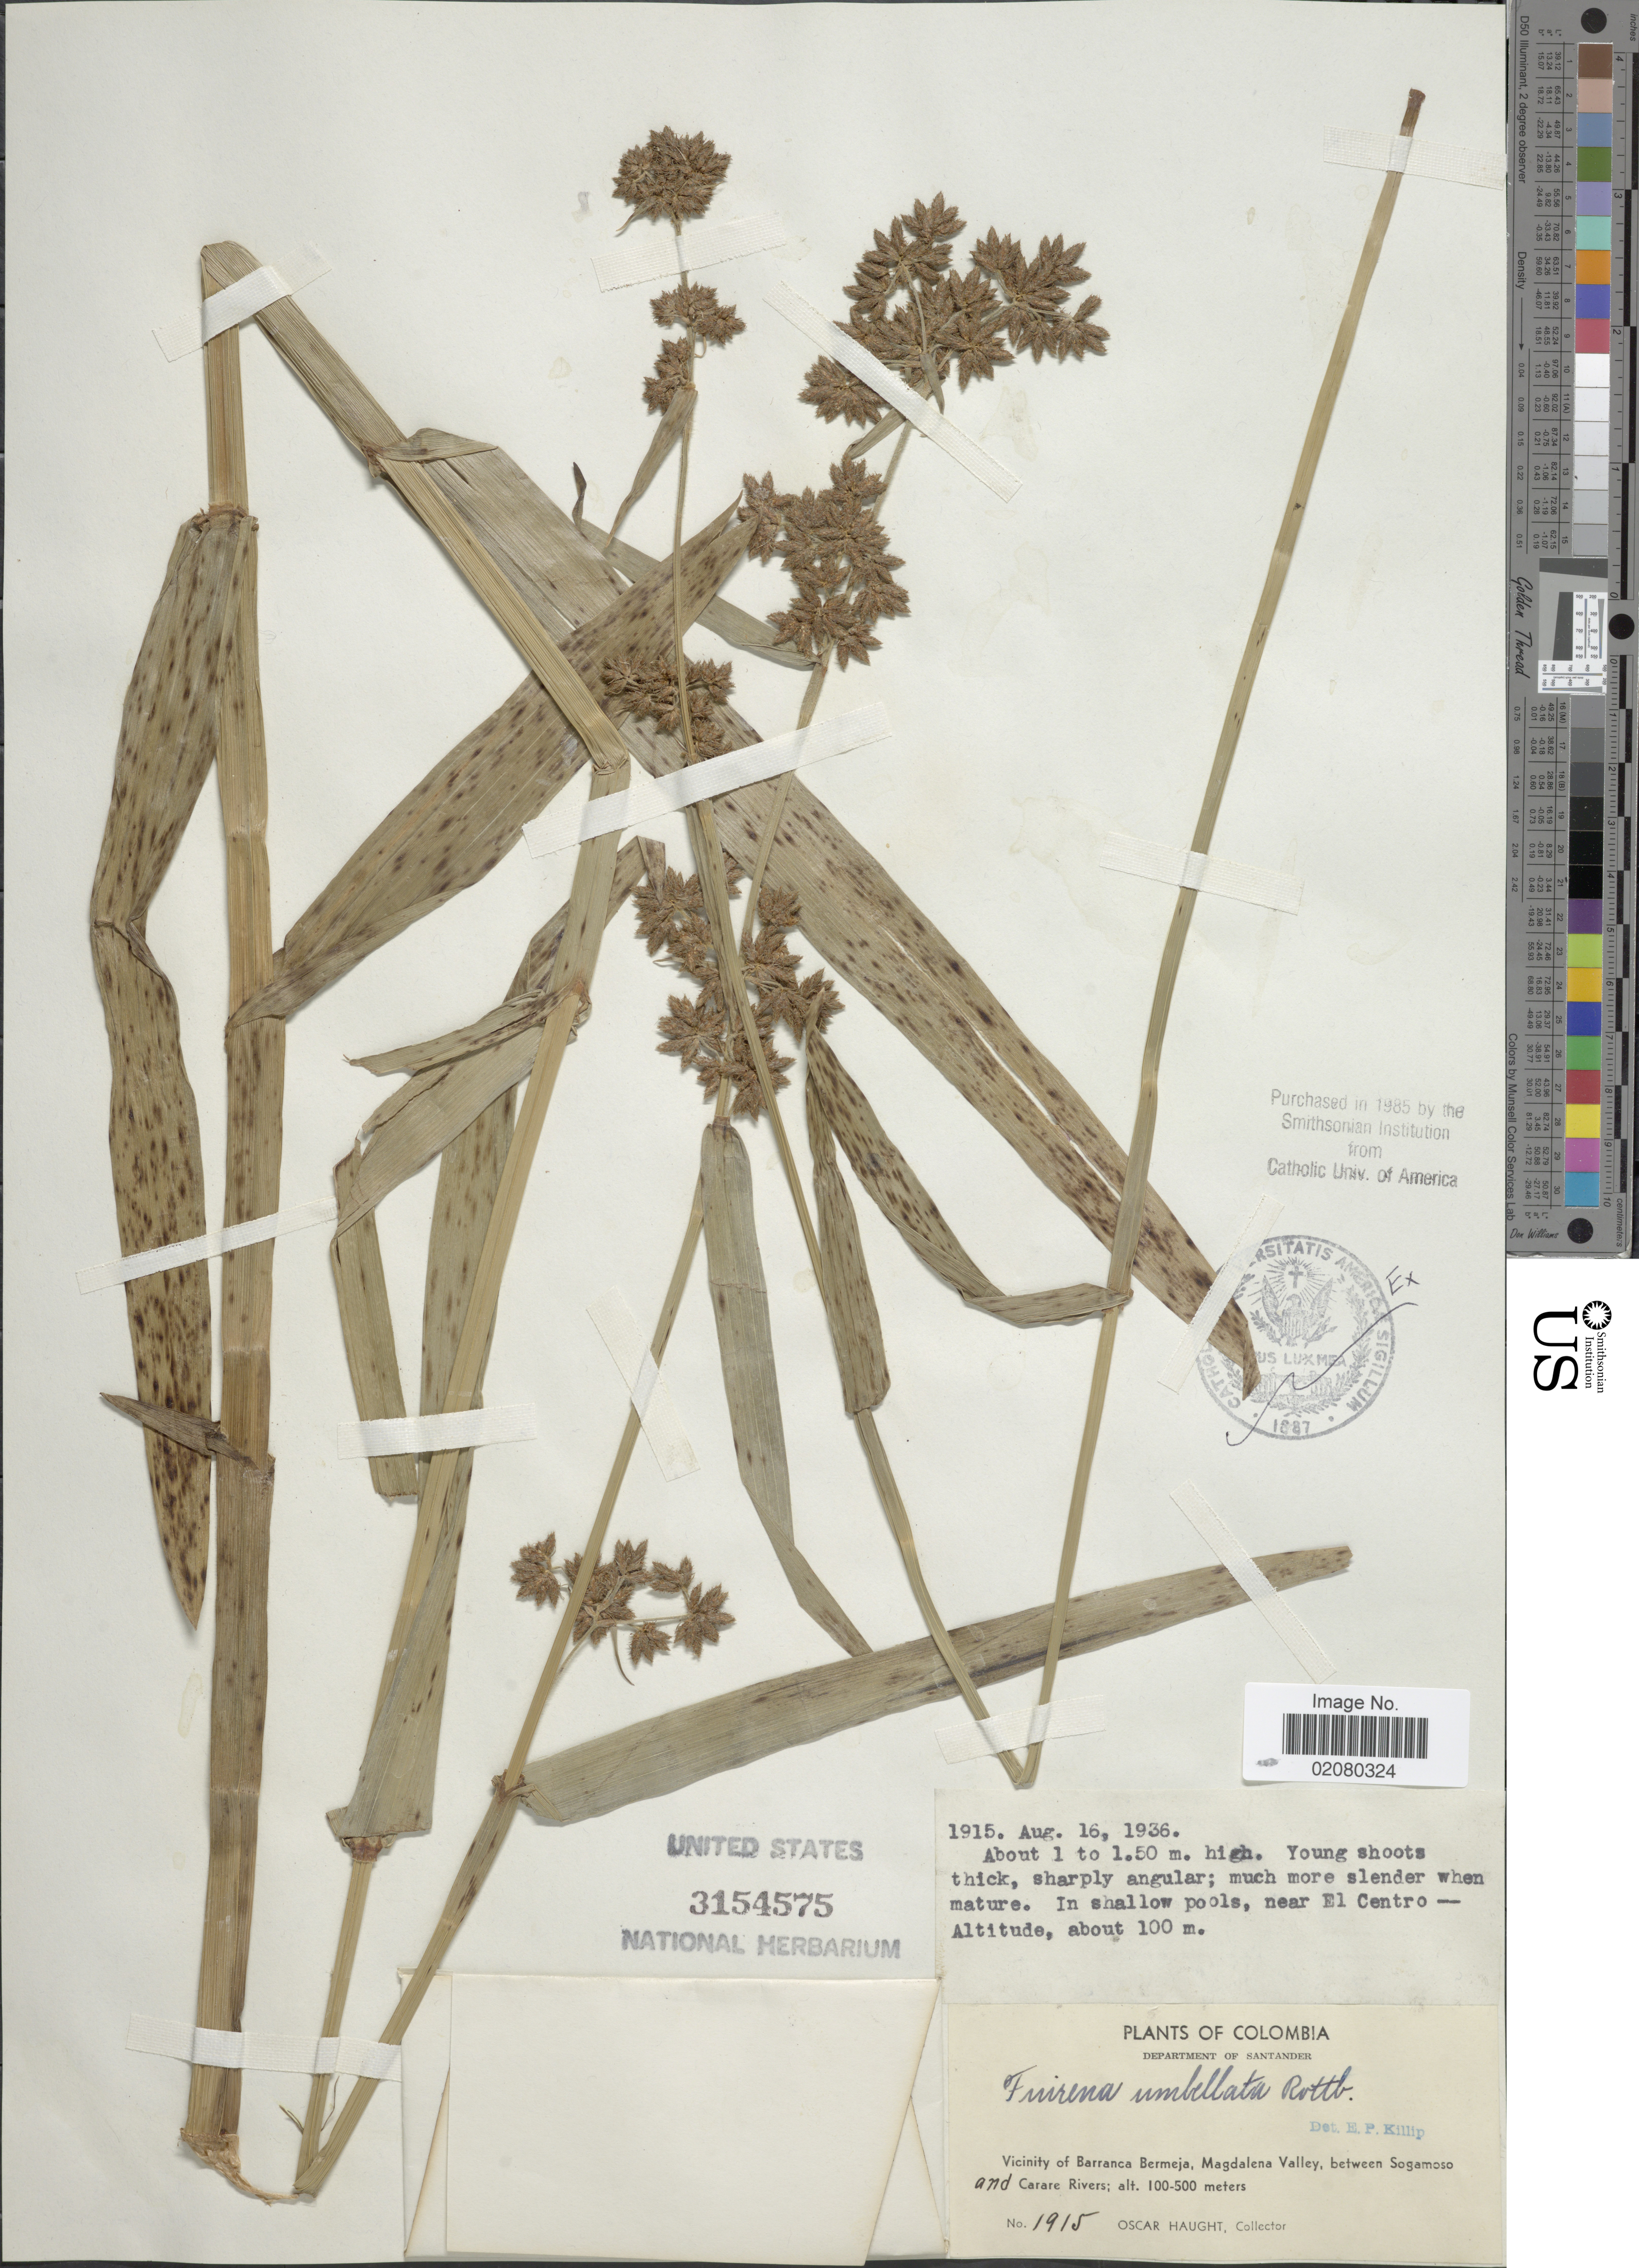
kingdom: Plantae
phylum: Tracheophyta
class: Liliopsida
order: Poales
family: Cyperaceae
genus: Fuirena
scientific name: Fuirena umbellata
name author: Rottb.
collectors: O. L. Haught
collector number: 1915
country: Colombia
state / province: Santander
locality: Department of Santander. Vicinity of Barranca Bermeja, Magdalena Valley, between Sogamoso and Carare Rivers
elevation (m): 100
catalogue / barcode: US 3154575